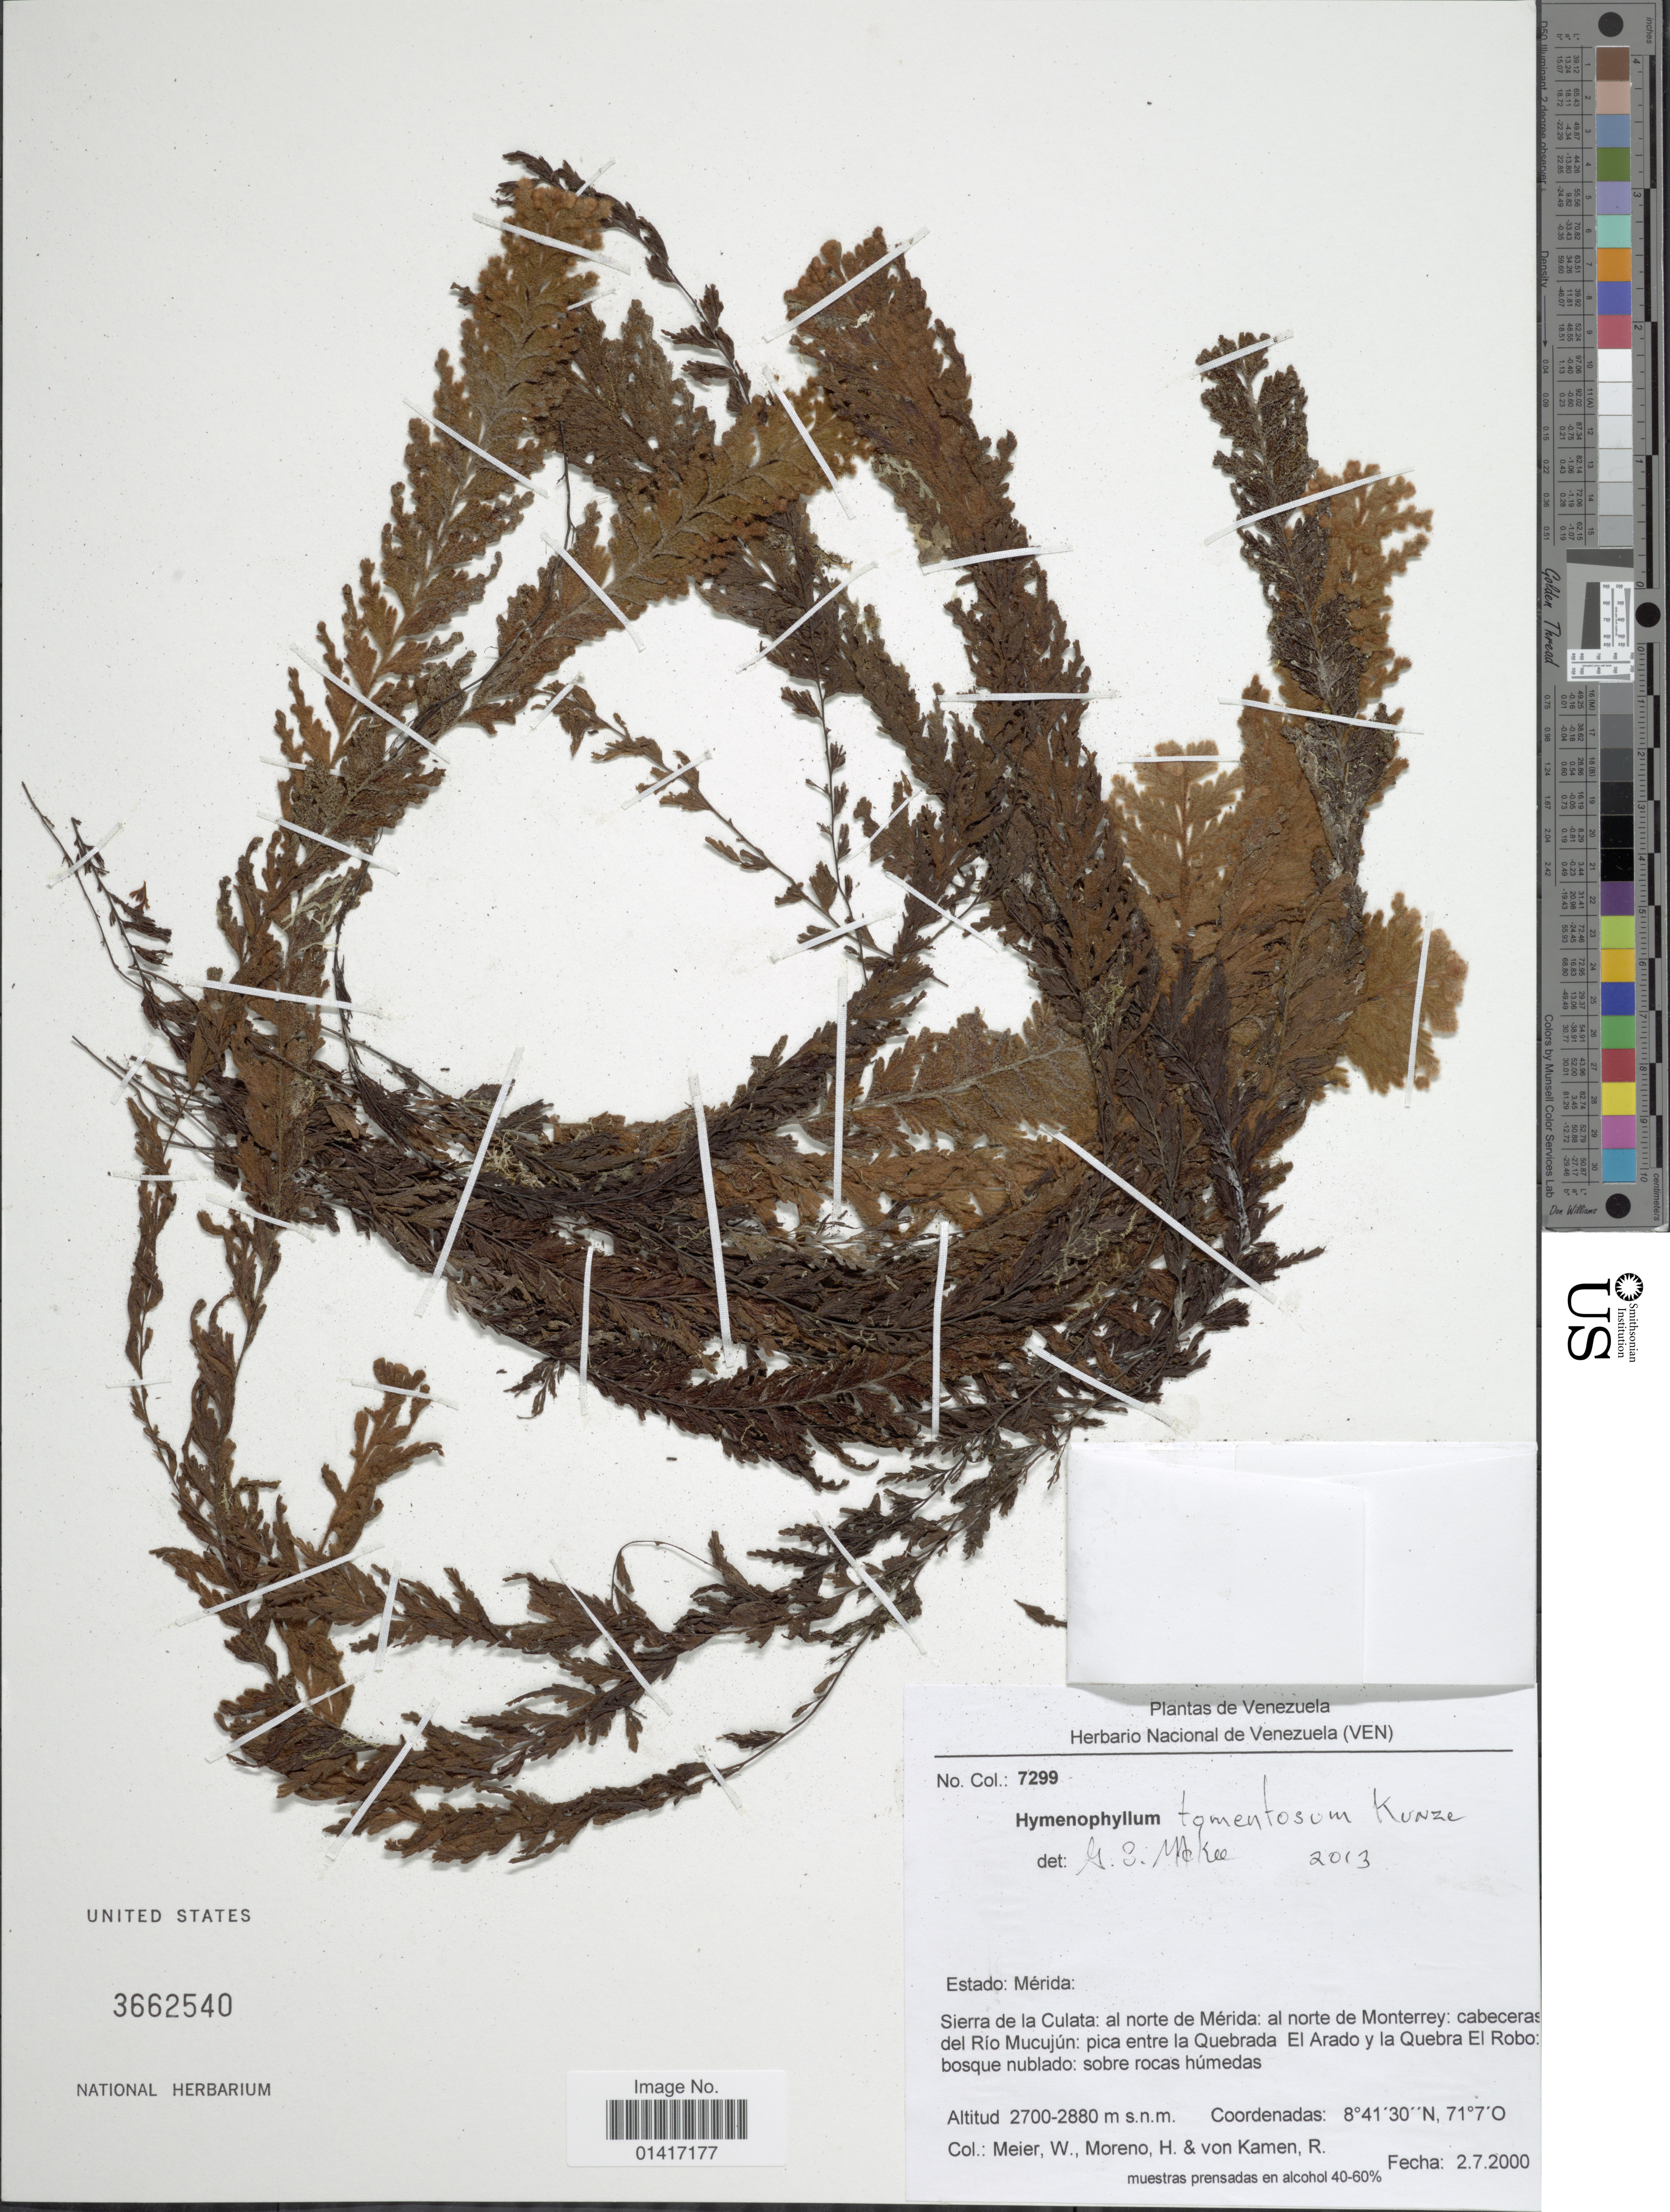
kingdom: Plantae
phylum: Tracheophyta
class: Polypodiopsida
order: Hymenophyllales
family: Hymenophyllaceae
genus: Hymenophyllum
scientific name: Hymenophyllum tomentosum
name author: Kunze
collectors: W. Meier, H. Moreno & R. von Kamen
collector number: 7299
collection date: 2000-07-02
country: Venezuela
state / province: Mérida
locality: Sierra de la Culata: al norte de Merida: al norte de Monterrey: cabeceras del Rio Mucujun: pica entre la Quebrada El Arado y la Quebra El Robo: bosque nublado: sobre rocas humedas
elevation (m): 2700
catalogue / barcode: US 3662540